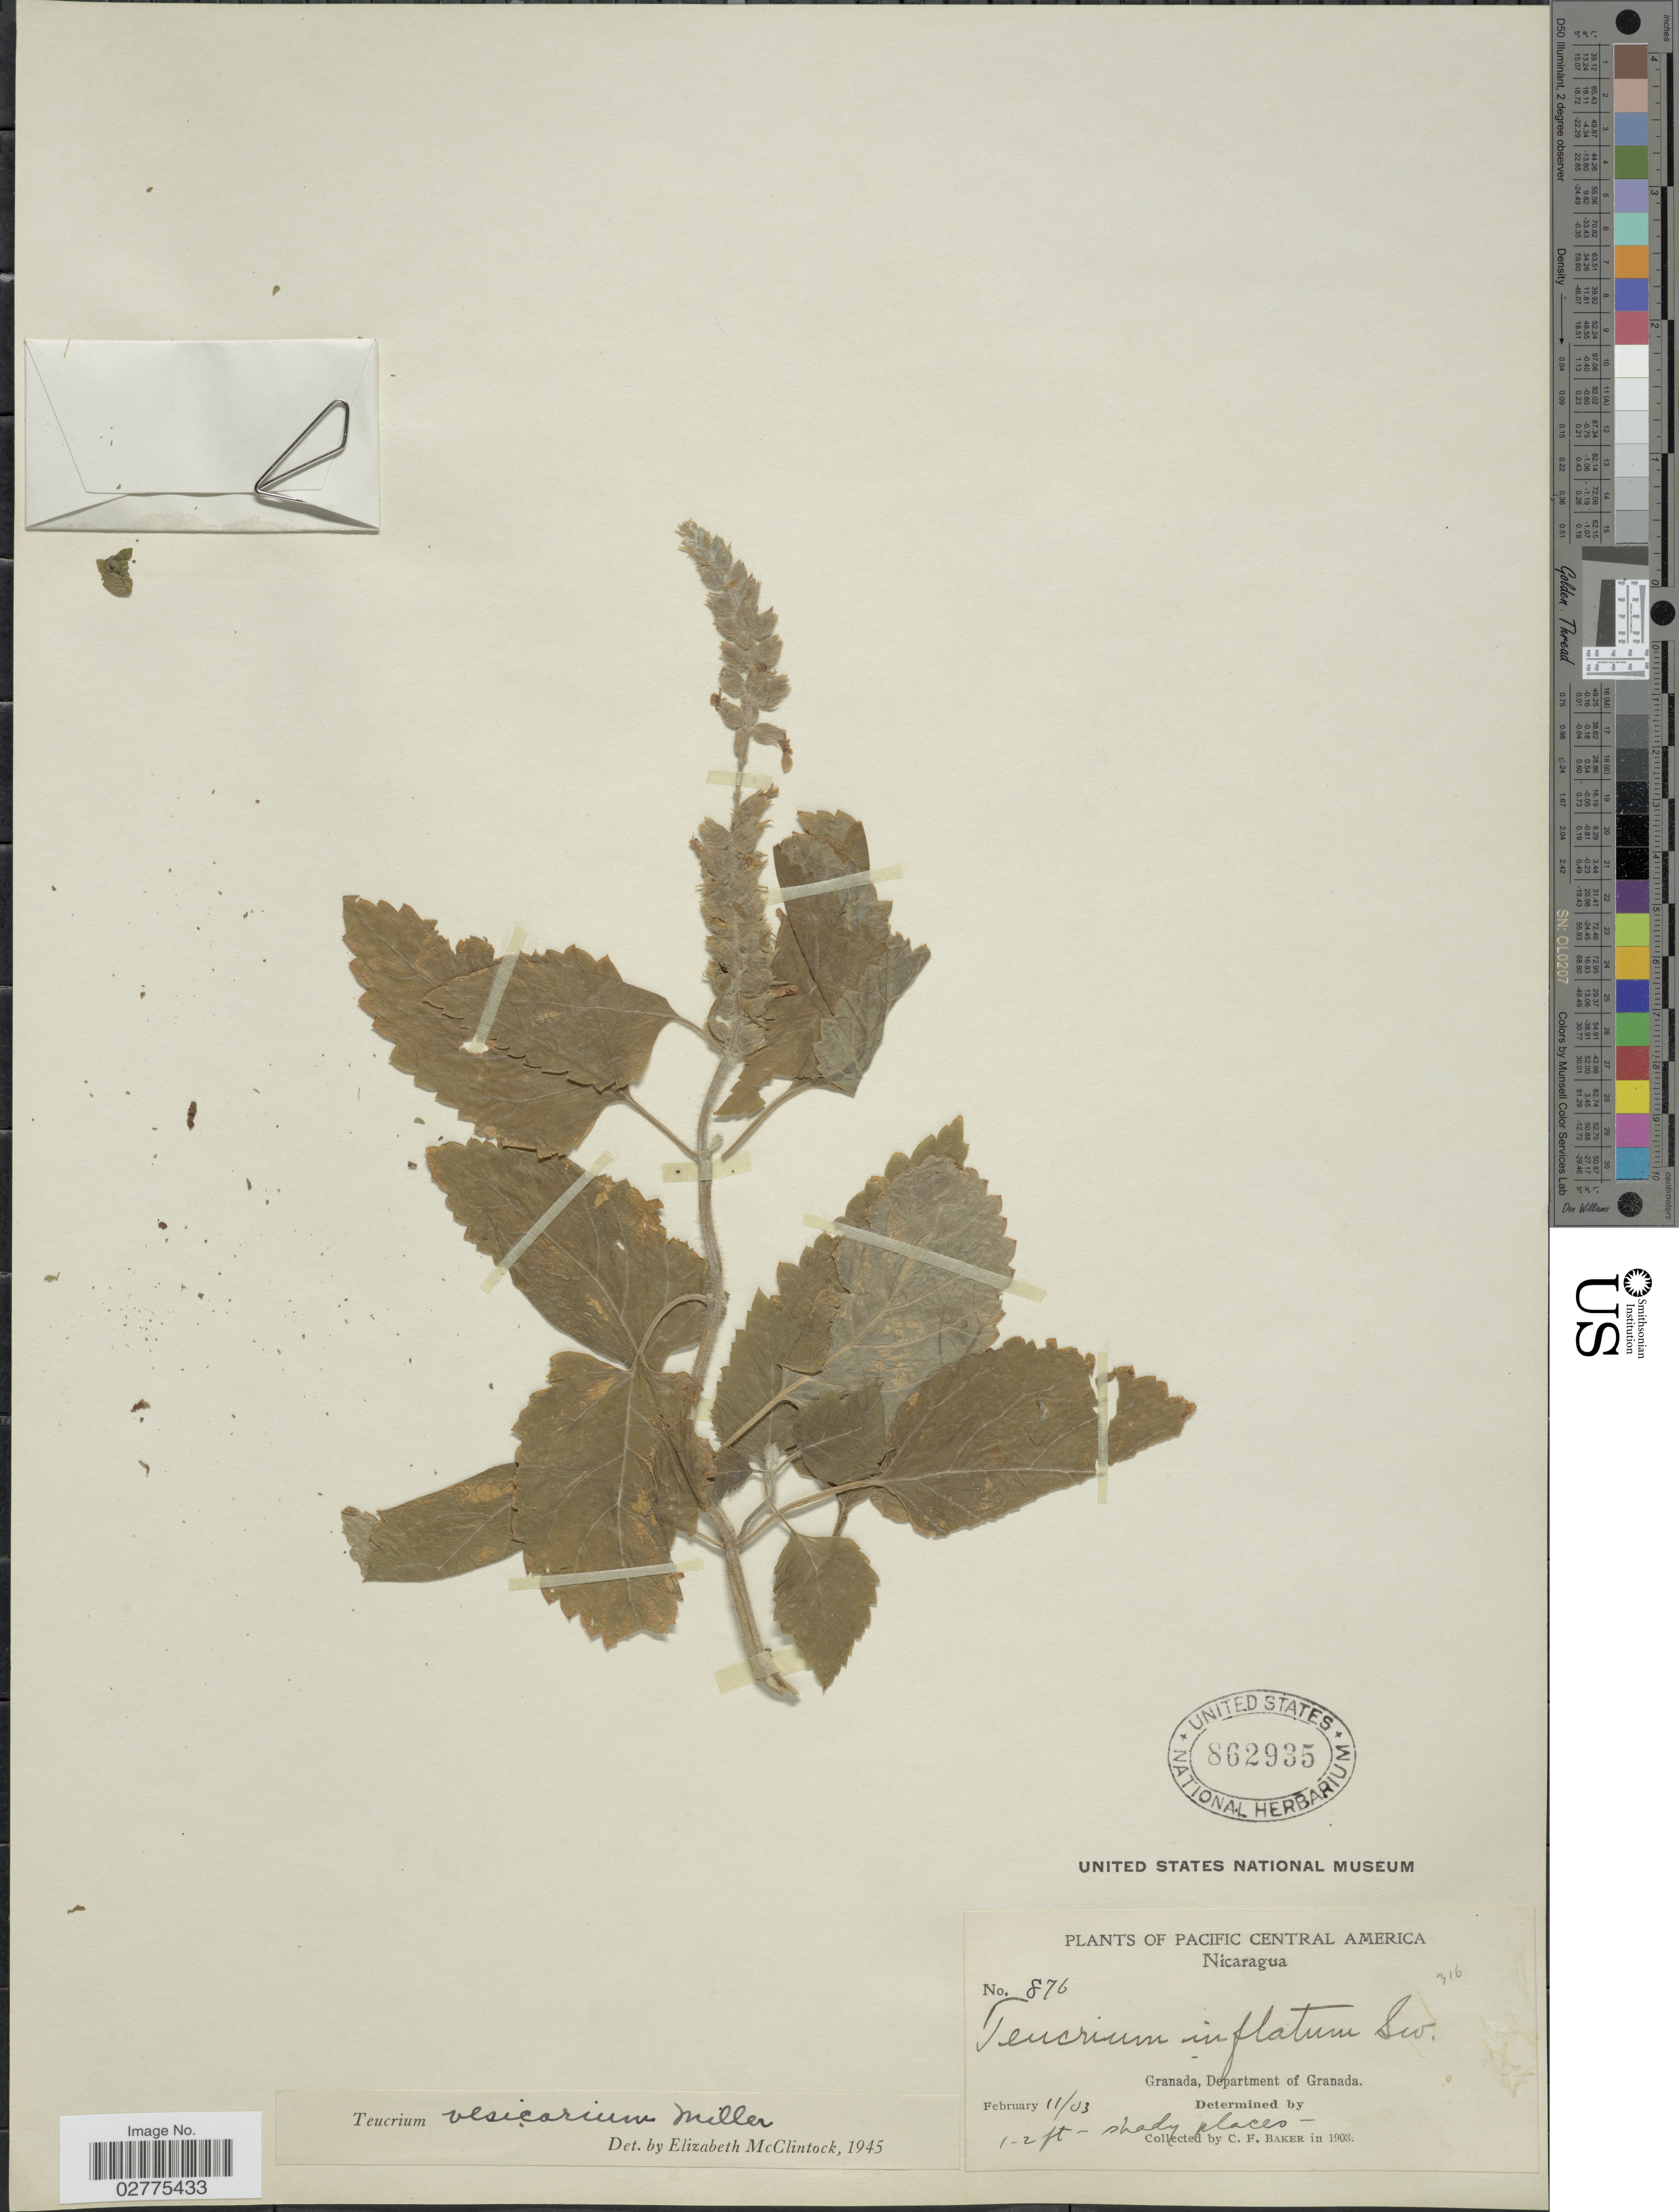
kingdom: Plantae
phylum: Tracheophyta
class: Magnoliopsida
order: Lamiales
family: Lamiaceae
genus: Teucrium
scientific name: Teucrium vesicarium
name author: Mill.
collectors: C. F. Baker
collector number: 876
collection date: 1903-02-11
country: Nicaragua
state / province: Granada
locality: Pacific Central America, Granada, Department of Granada.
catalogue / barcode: US 862935